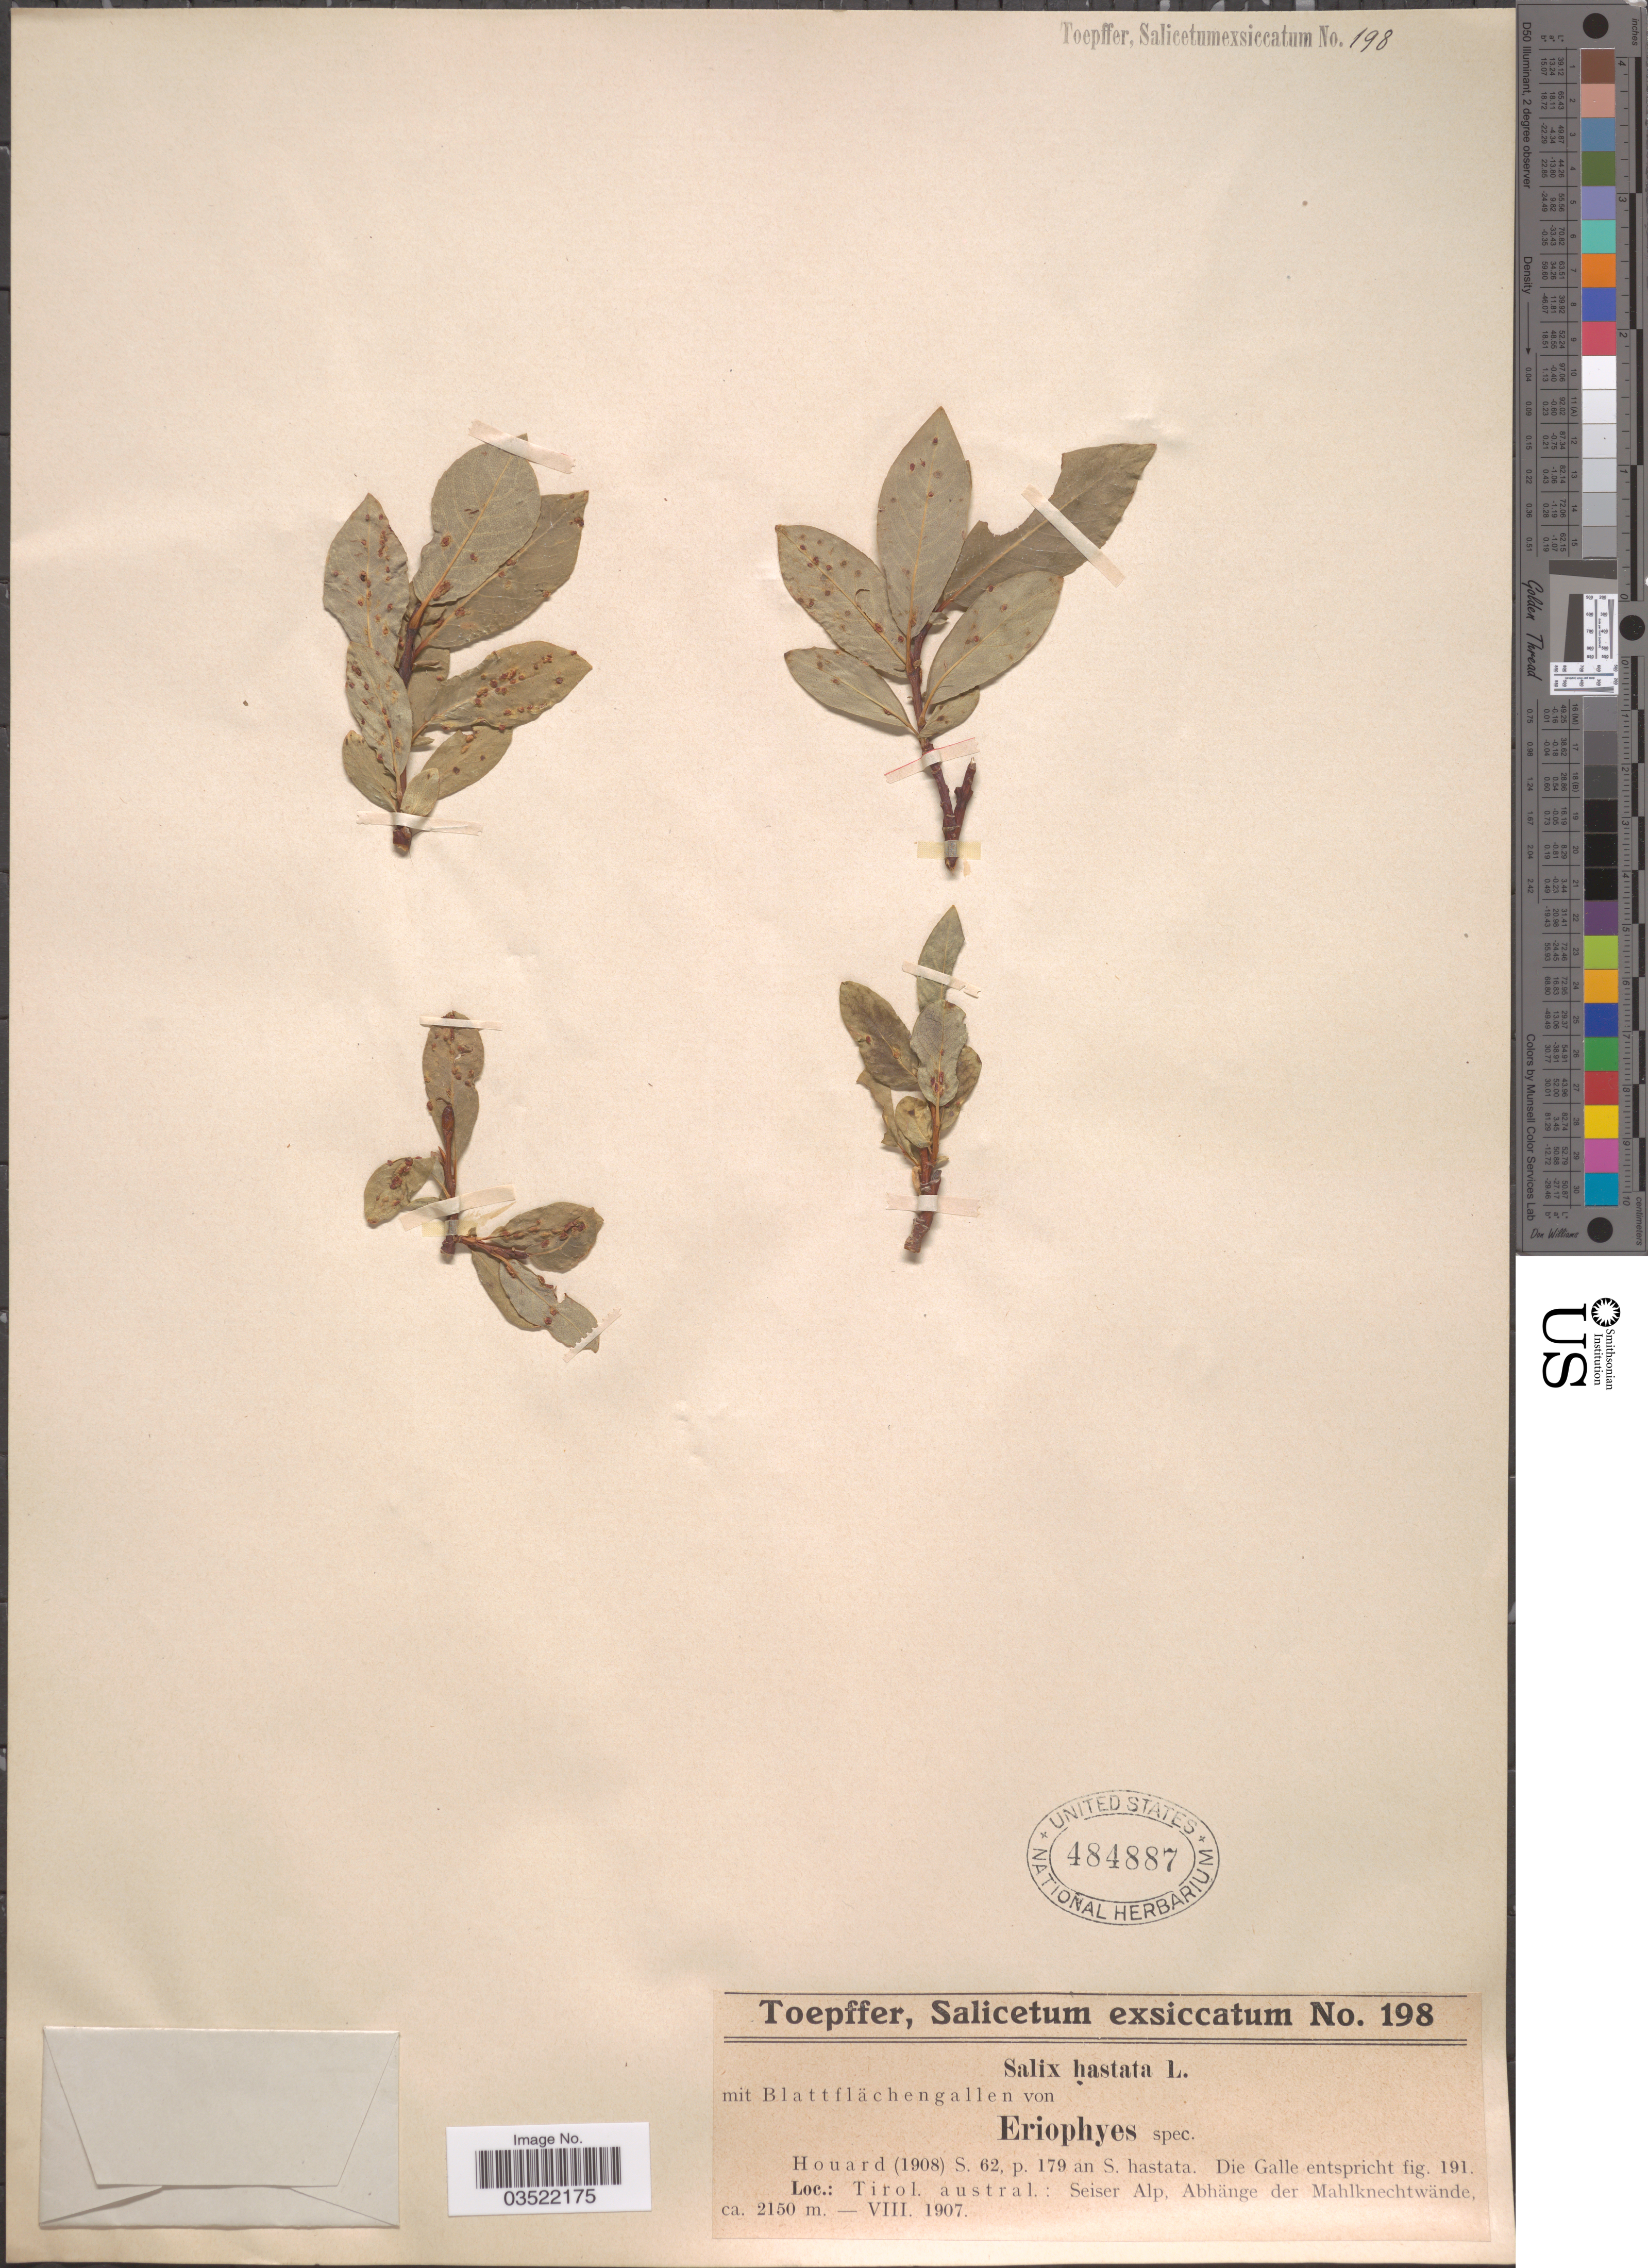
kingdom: Plantae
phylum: Tracheophyta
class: Magnoliopsida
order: Malpighiales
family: Salicaceae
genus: Salix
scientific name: Salix hastata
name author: L.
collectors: A. Toepffer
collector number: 198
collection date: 1907-08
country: Austria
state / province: Styria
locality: Tirol. austral., Seiser Alp, Abhänge der Mahlknechtwände.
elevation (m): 2150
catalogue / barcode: US 484887